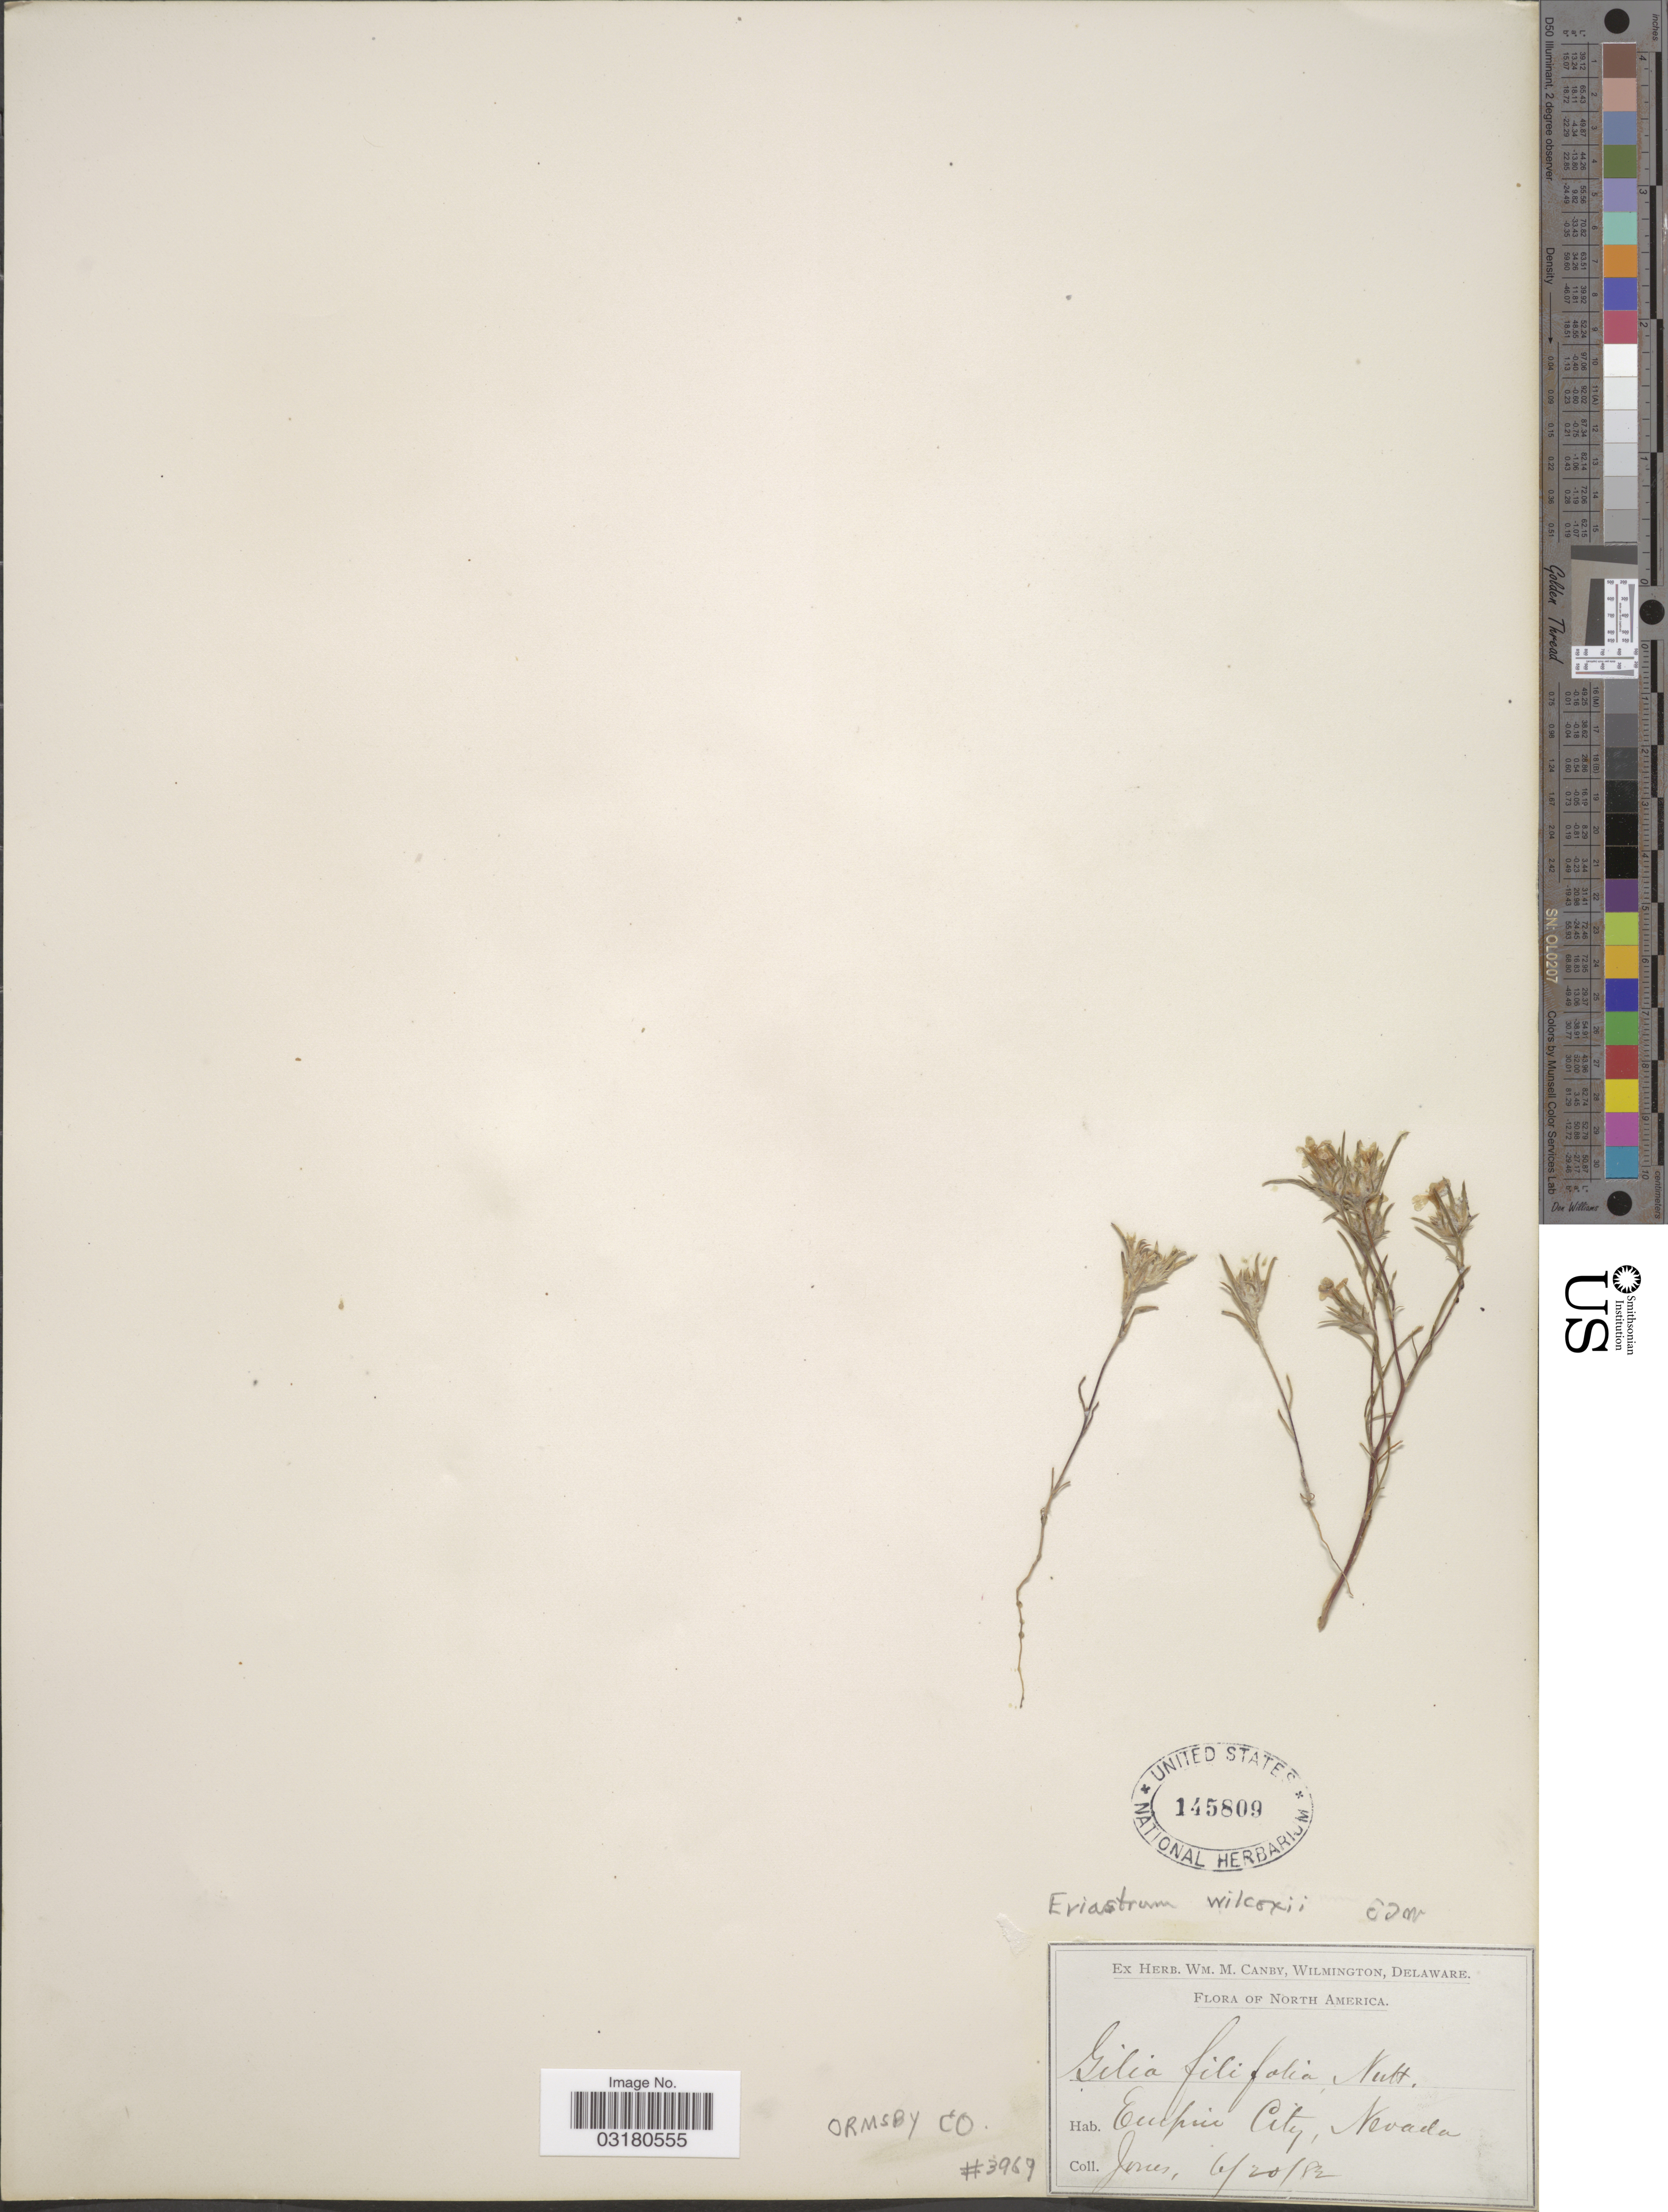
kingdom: Plantae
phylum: Tracheophyta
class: Magnoliopsida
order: Ericales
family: Polemoniaceae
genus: Eriastrum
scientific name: Eriastrum wilcoxii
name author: (A. Nelson) H. Mason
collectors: -- Jones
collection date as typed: Transcribed d/m/y: 20/6/82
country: United States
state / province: Nevada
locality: Ormsby Co. Empire City.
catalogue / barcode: US 145809